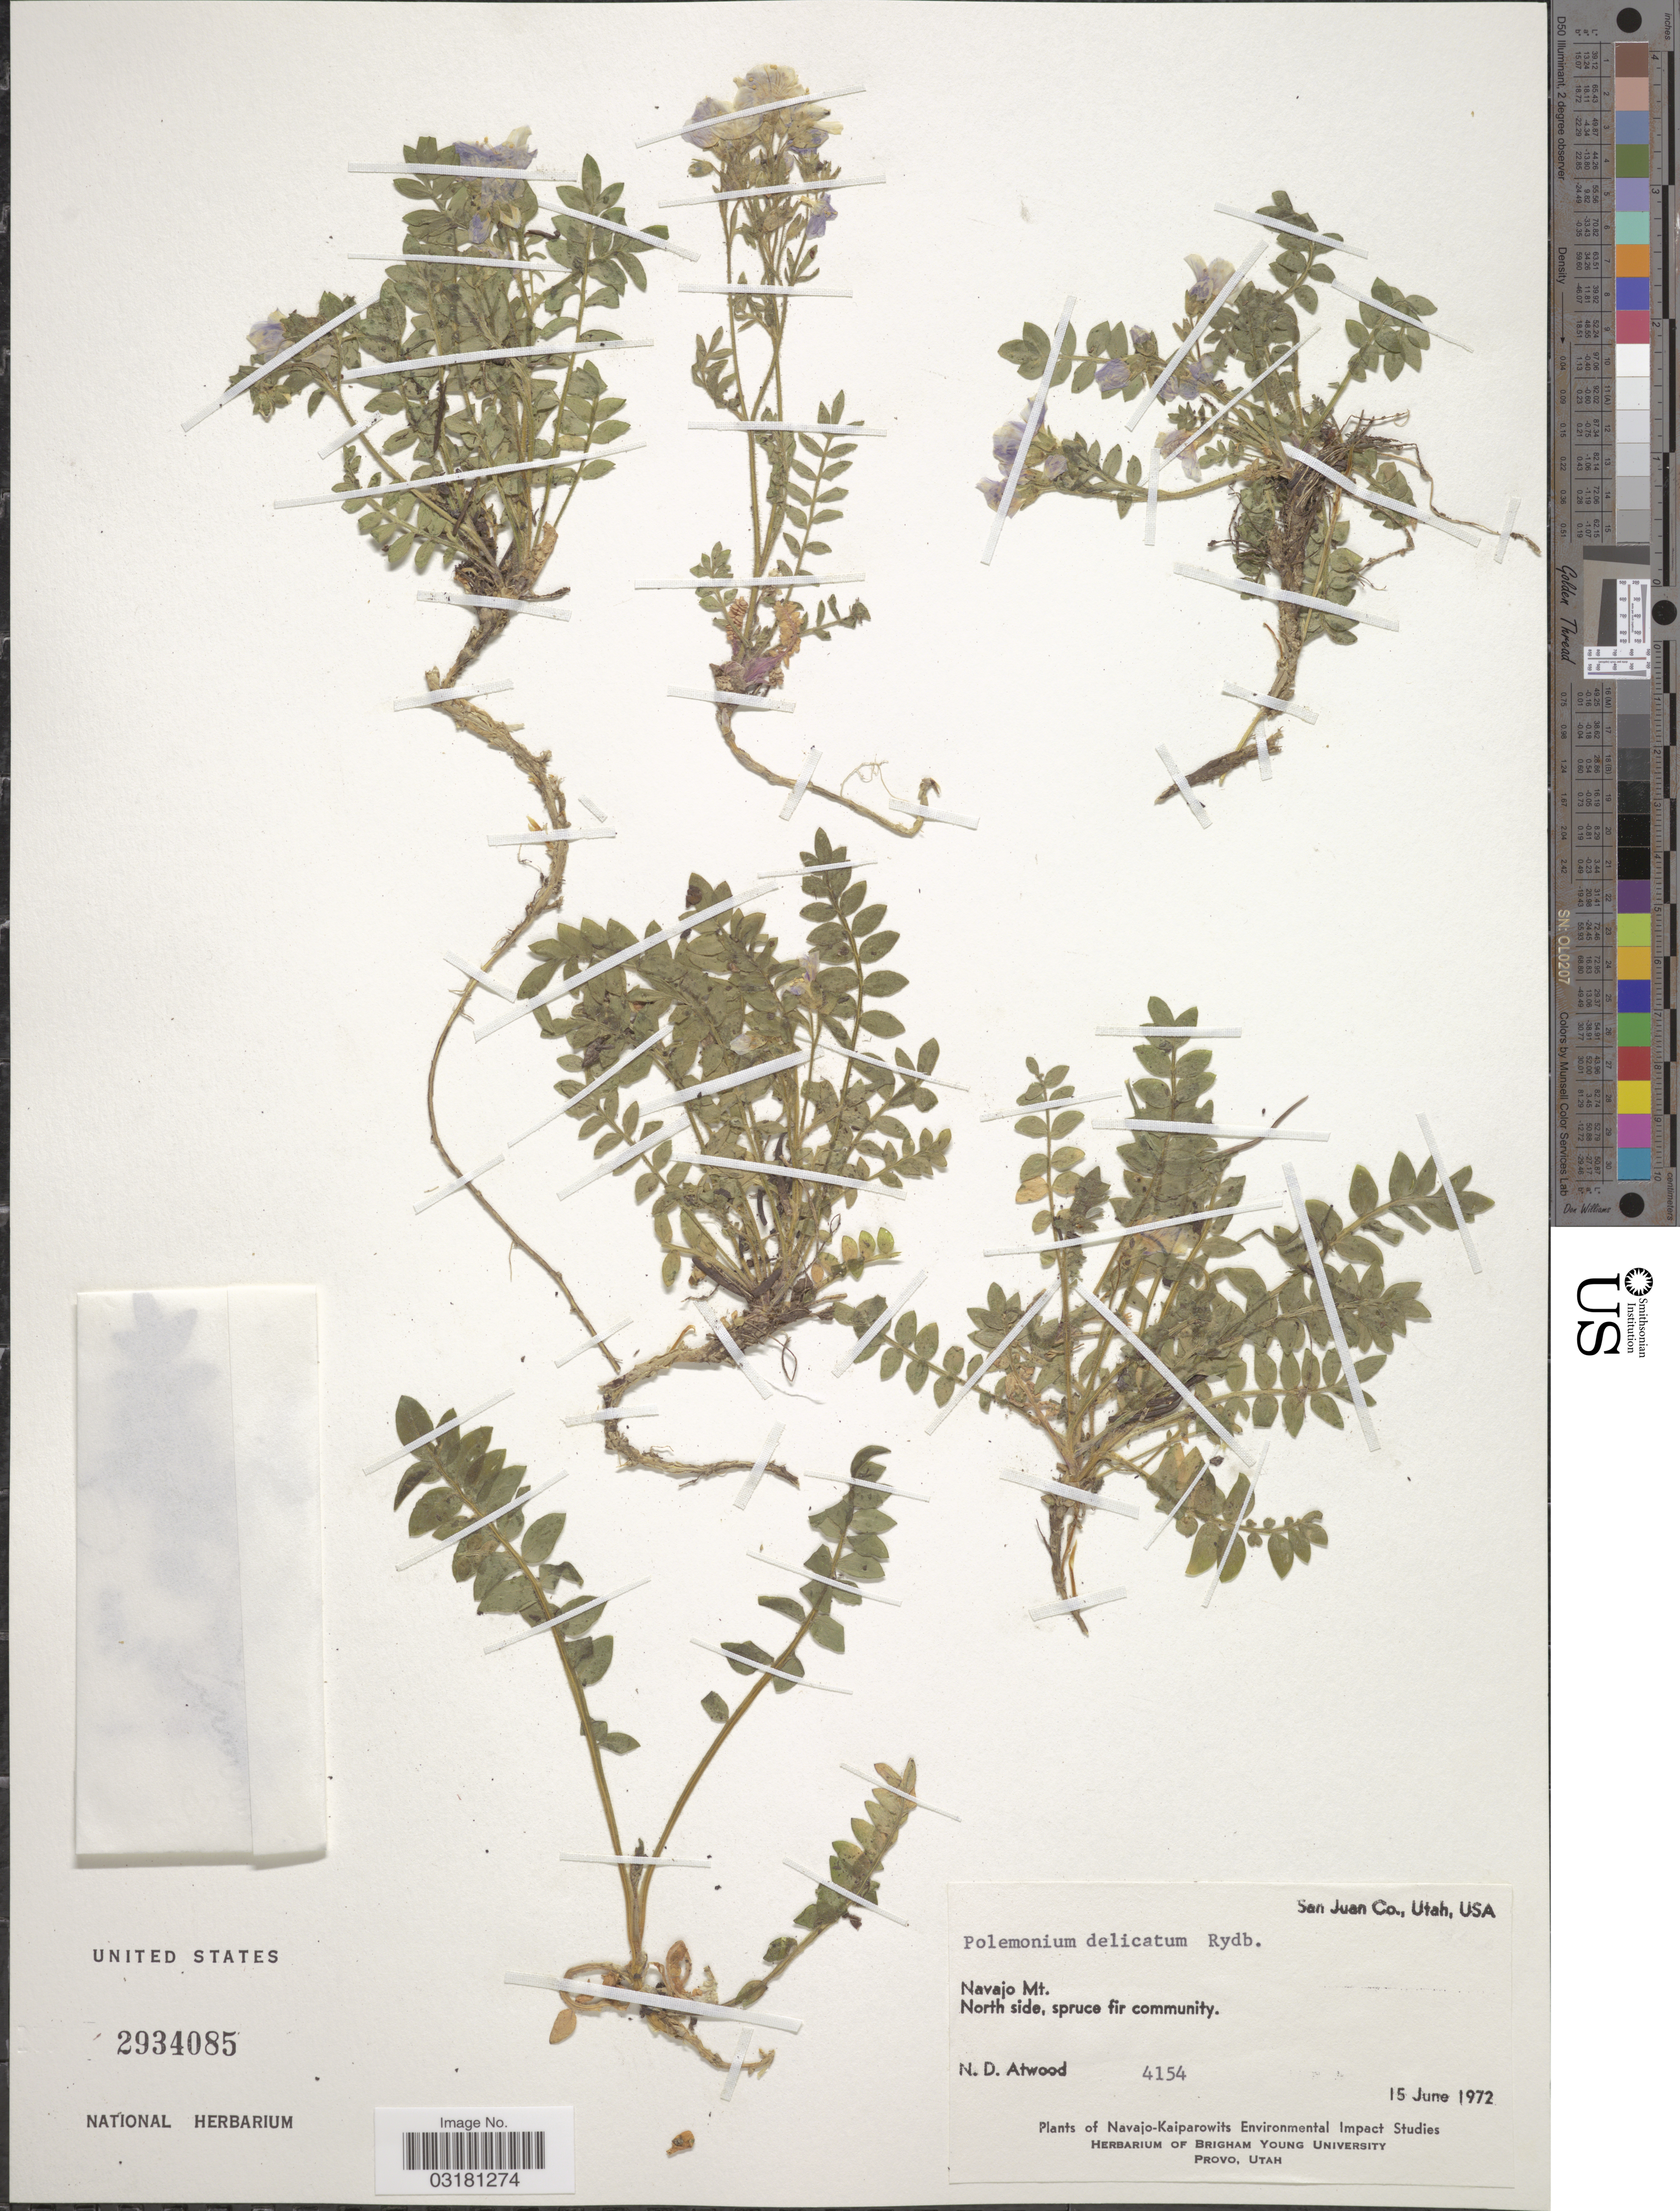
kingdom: Plantae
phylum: Tracheophyta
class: Magnoliopsida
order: Ericales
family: Polemoniaceae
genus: Polemonium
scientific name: Polemonium delicatum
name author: Rydb.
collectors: N. Atwood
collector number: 4154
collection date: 1972-06-15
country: United States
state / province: Utah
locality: San Juan Co, USA. Navajo Mt. North side.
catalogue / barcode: US 2934085